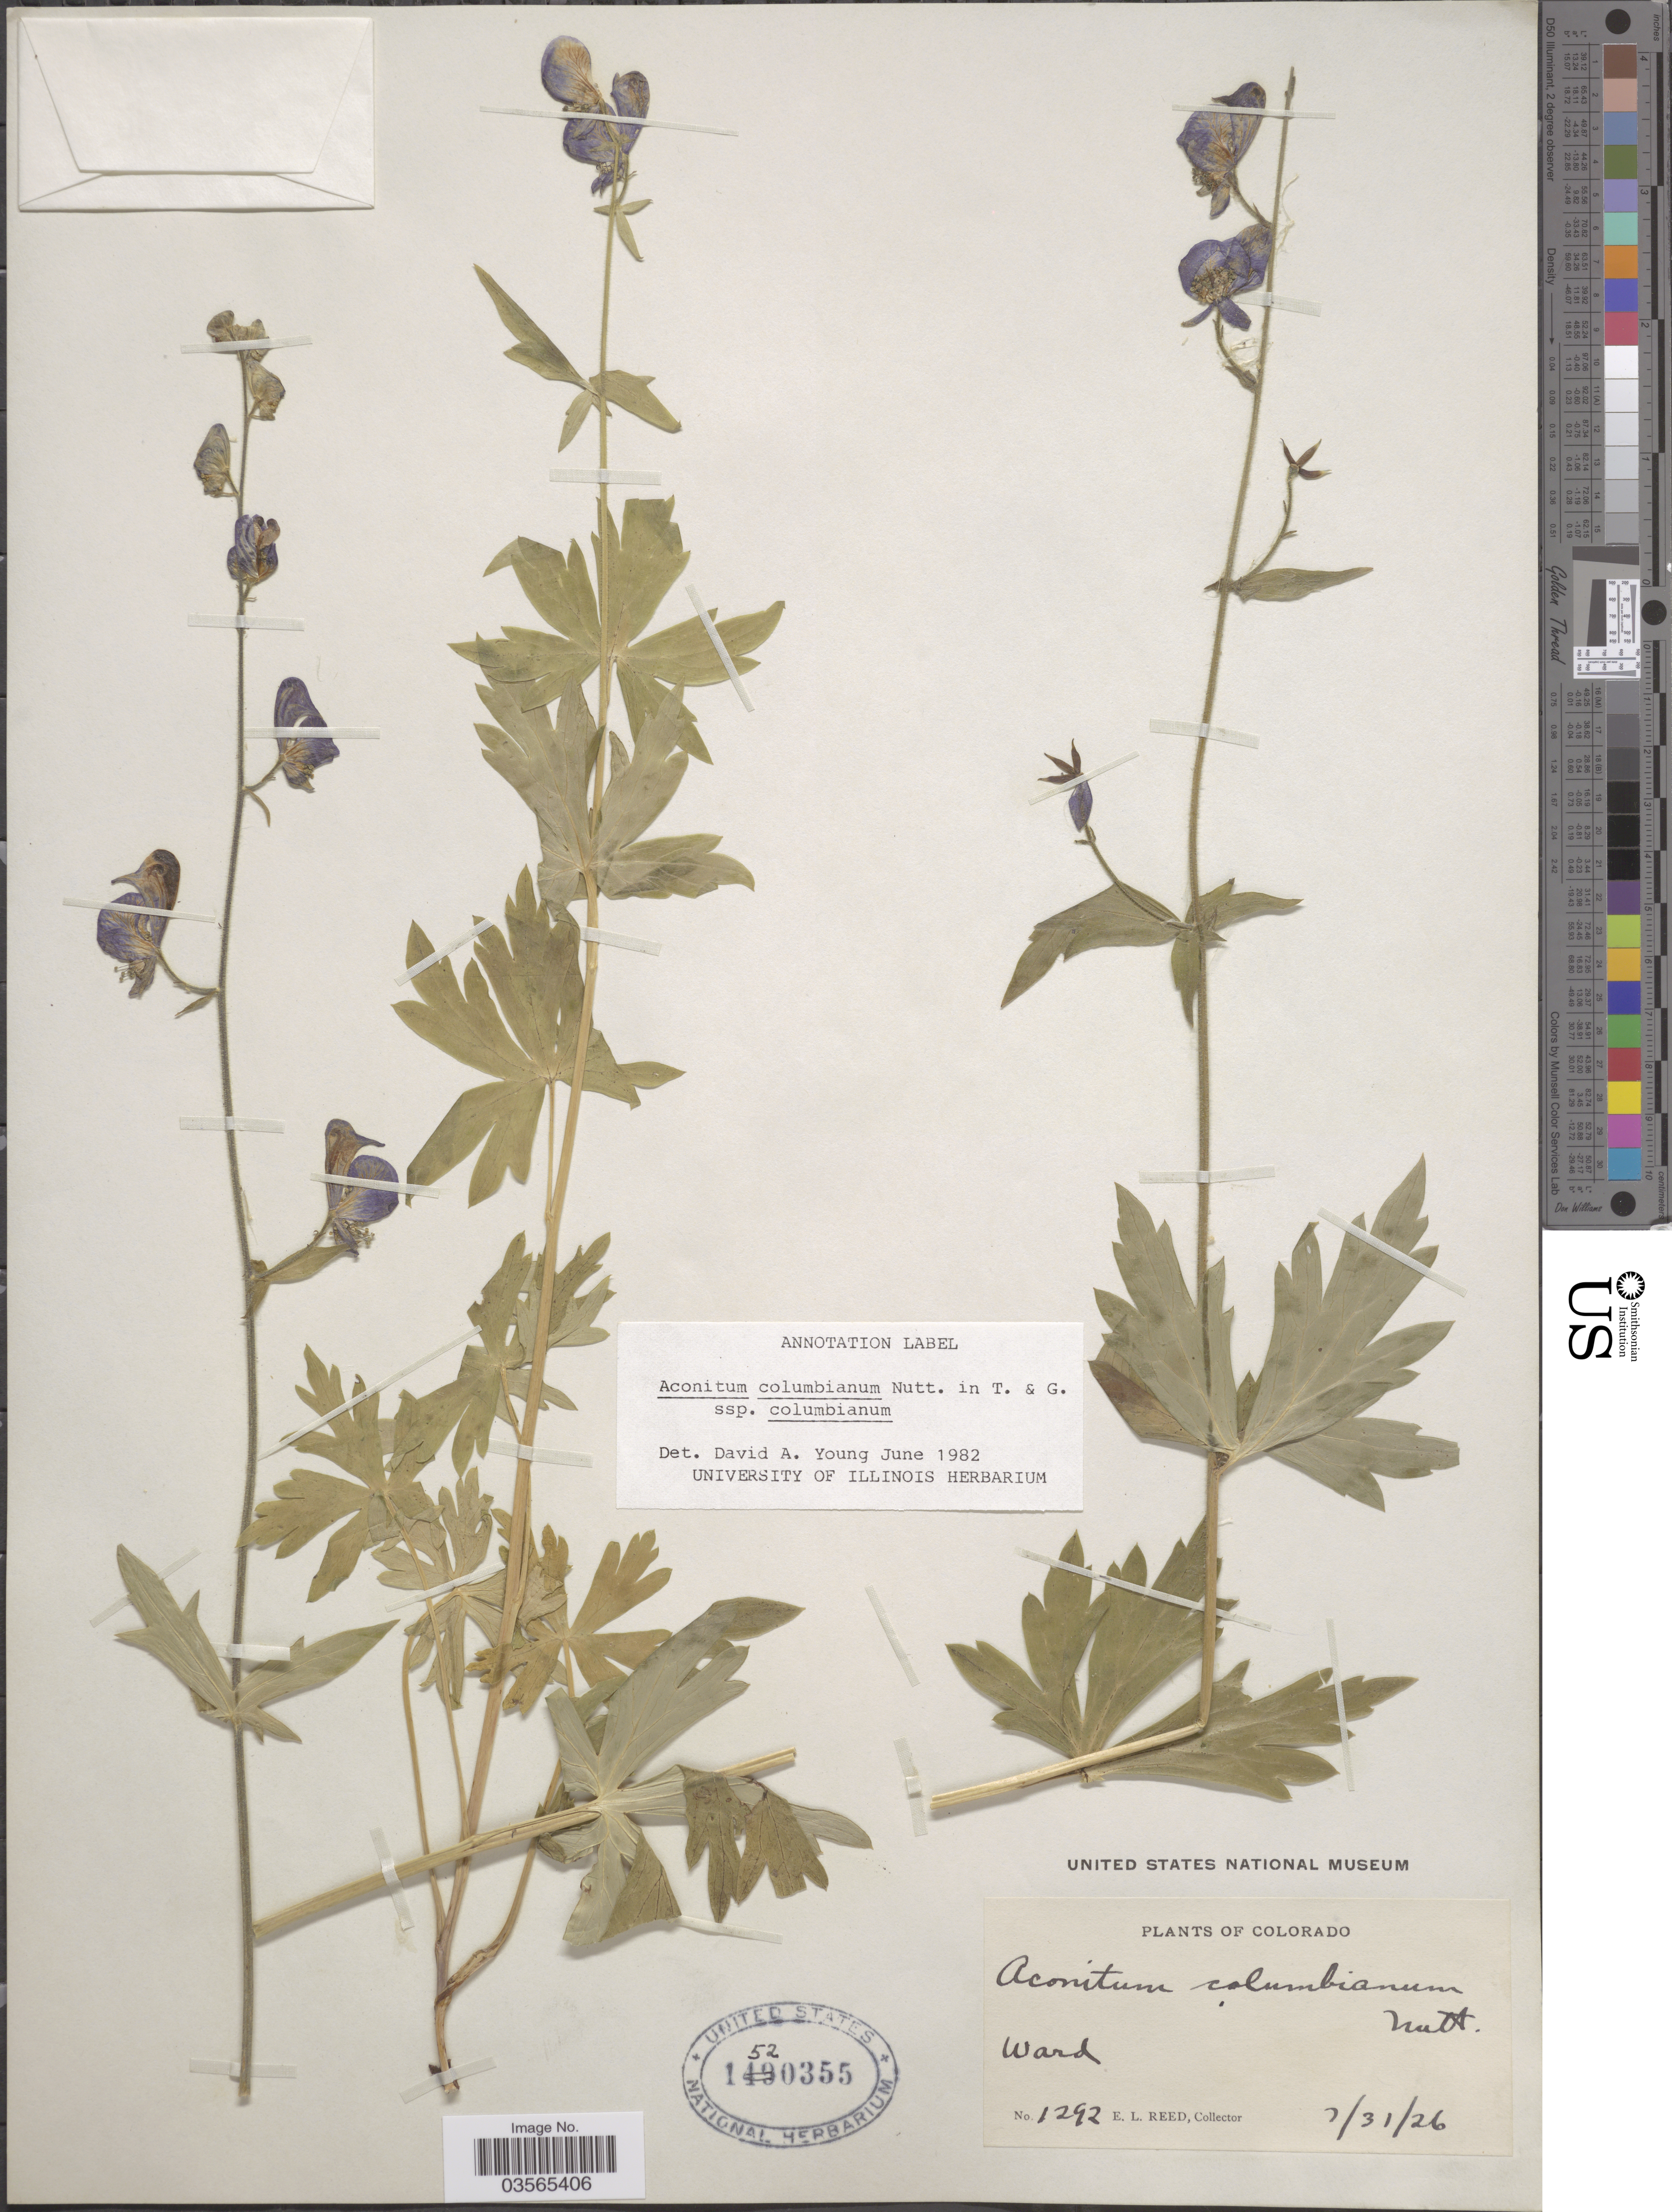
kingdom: Plantae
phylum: Tracheophyta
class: Magnoliopsida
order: Ranunculales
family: Ranunculaceae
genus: Aconitum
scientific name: Aconitum columbianum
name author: Nutt.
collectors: E. Reed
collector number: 1292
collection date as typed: Transcribed d/m/y: 31/7/26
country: United States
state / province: Colorado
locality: Ward.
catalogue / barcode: US 1520355